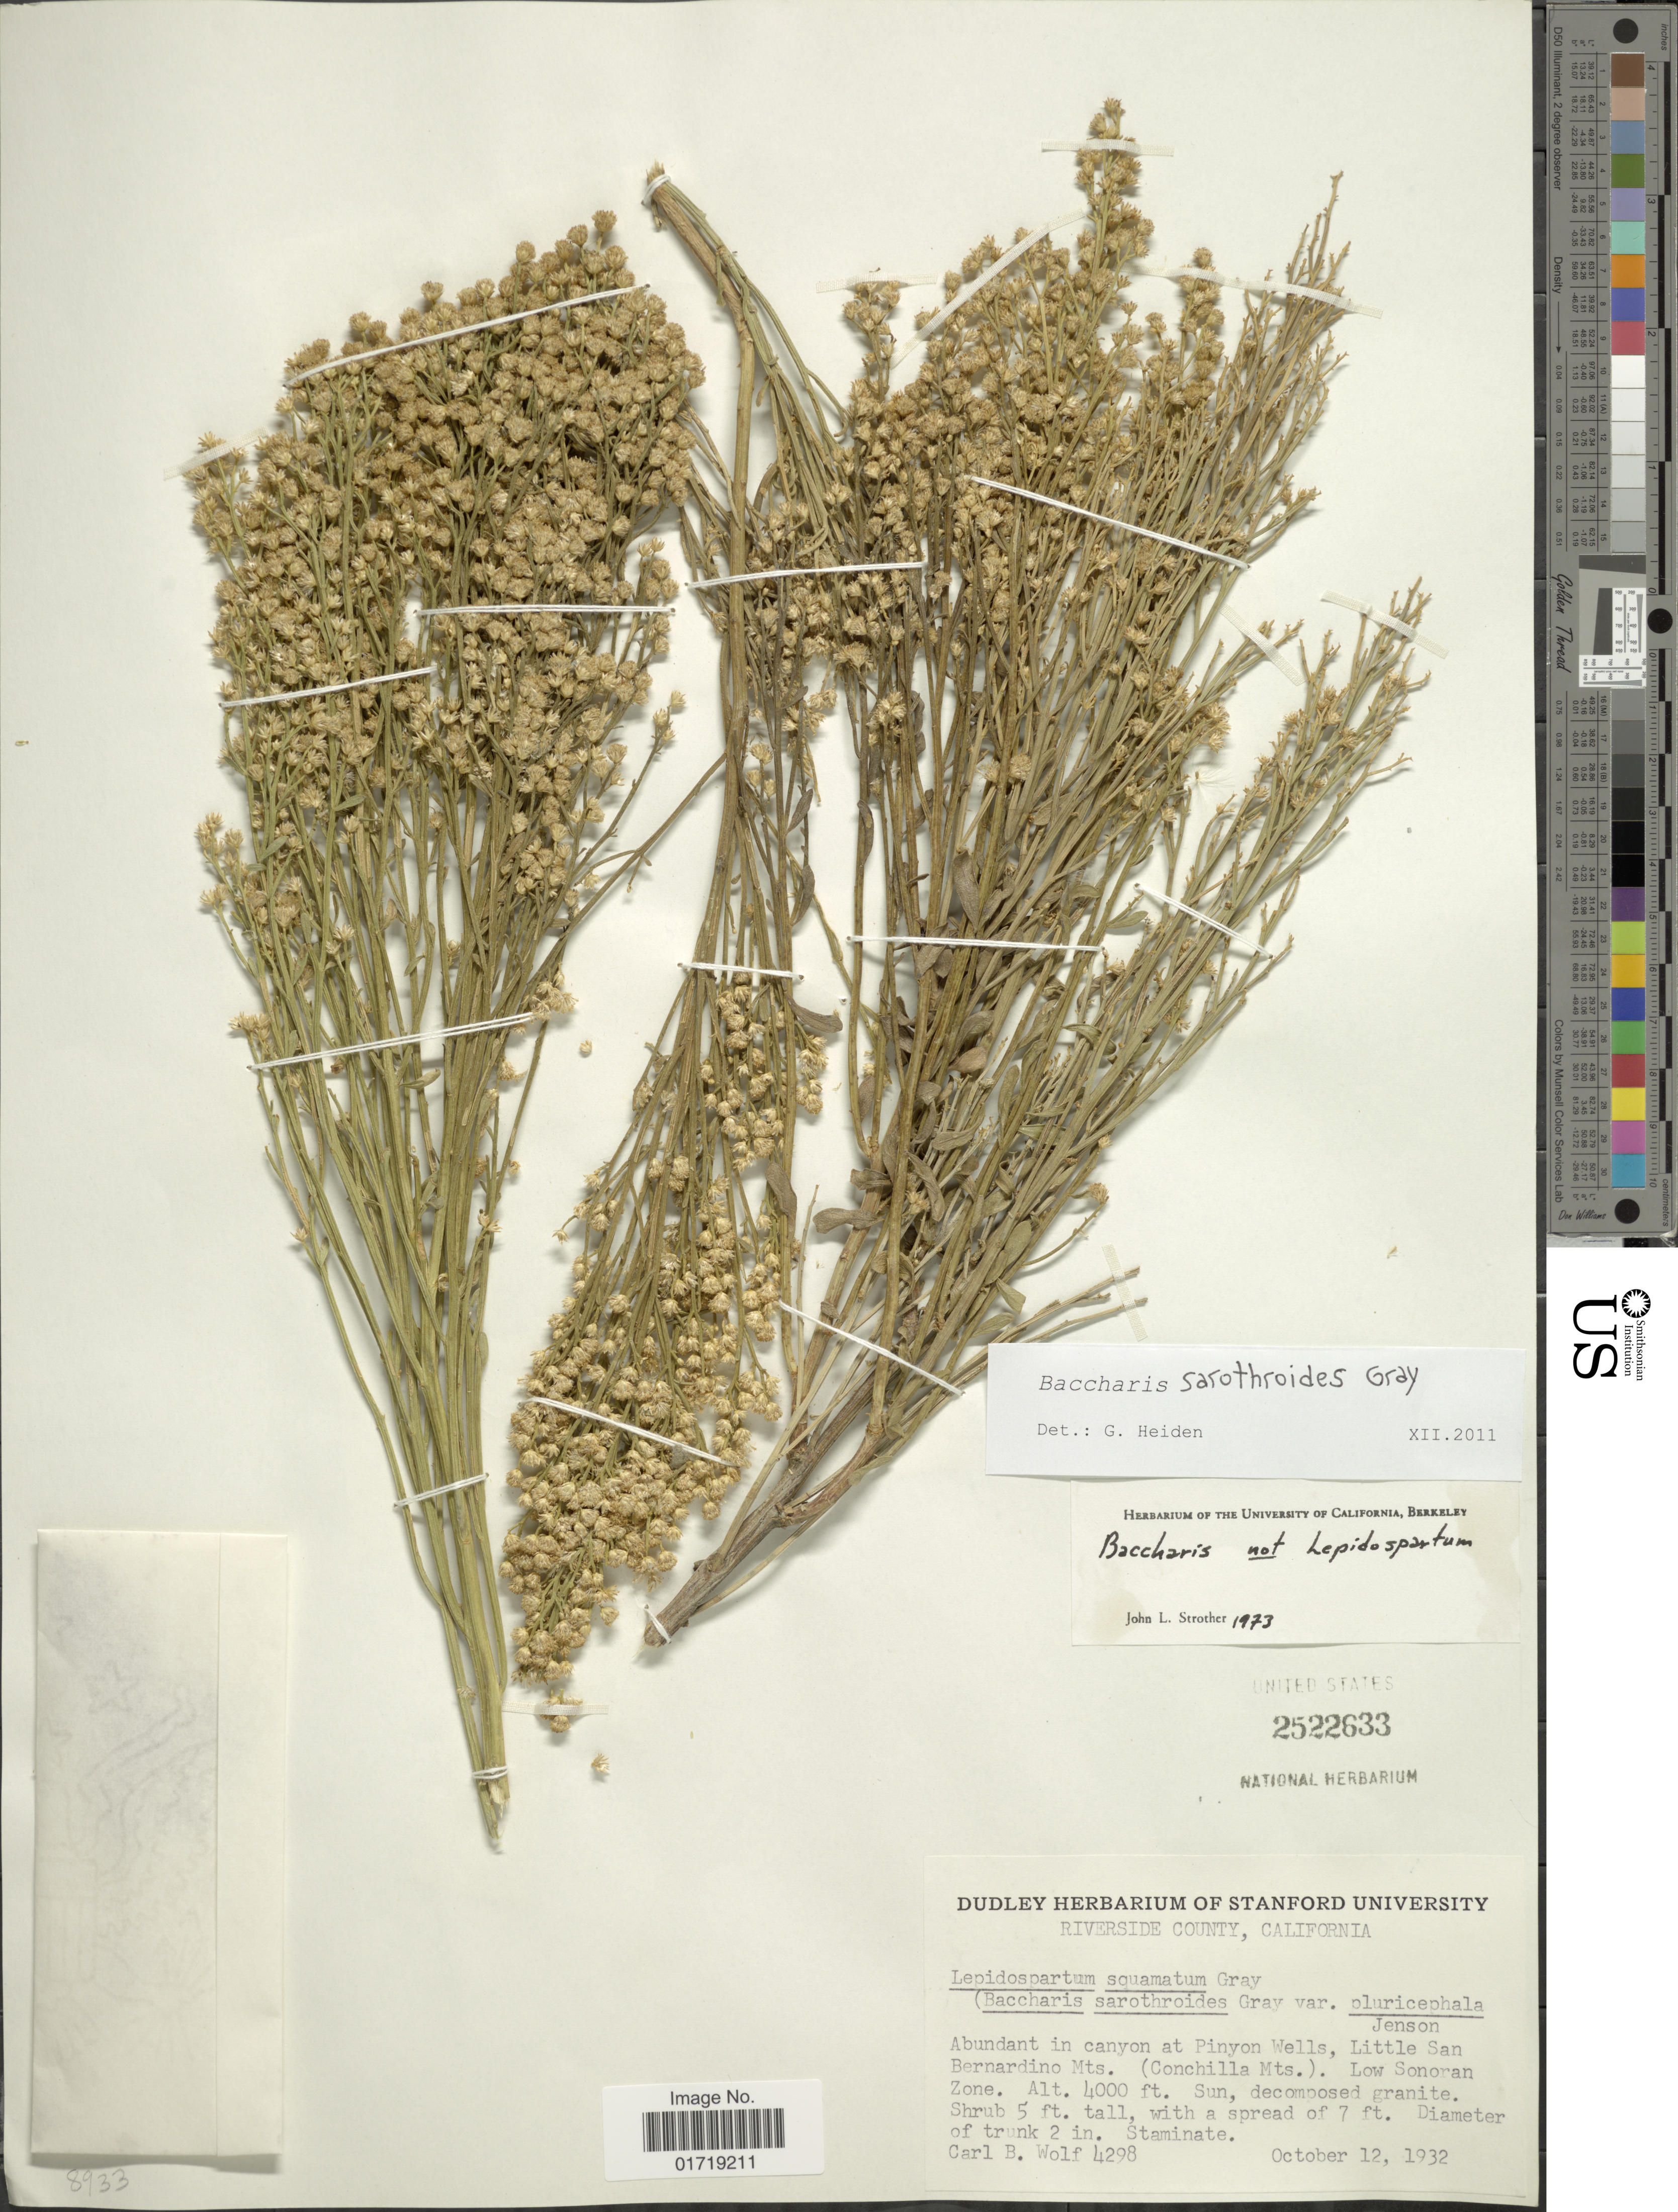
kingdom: Plantae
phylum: Tracheophyta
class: Magnoliopsida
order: Asterales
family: Asteraceae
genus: Baccharis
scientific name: Baccharis sarothroides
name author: A. Gray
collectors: C. B. Wolf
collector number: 4298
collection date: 1932-10-12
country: United States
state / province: California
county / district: Riverside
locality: Riverside County, California, Abundant in canyon at Pinyon Wells, Littele San Bernardino Mts. (Conchilla Mts.) Low Sonoran Zone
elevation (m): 1219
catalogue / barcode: US 2522633